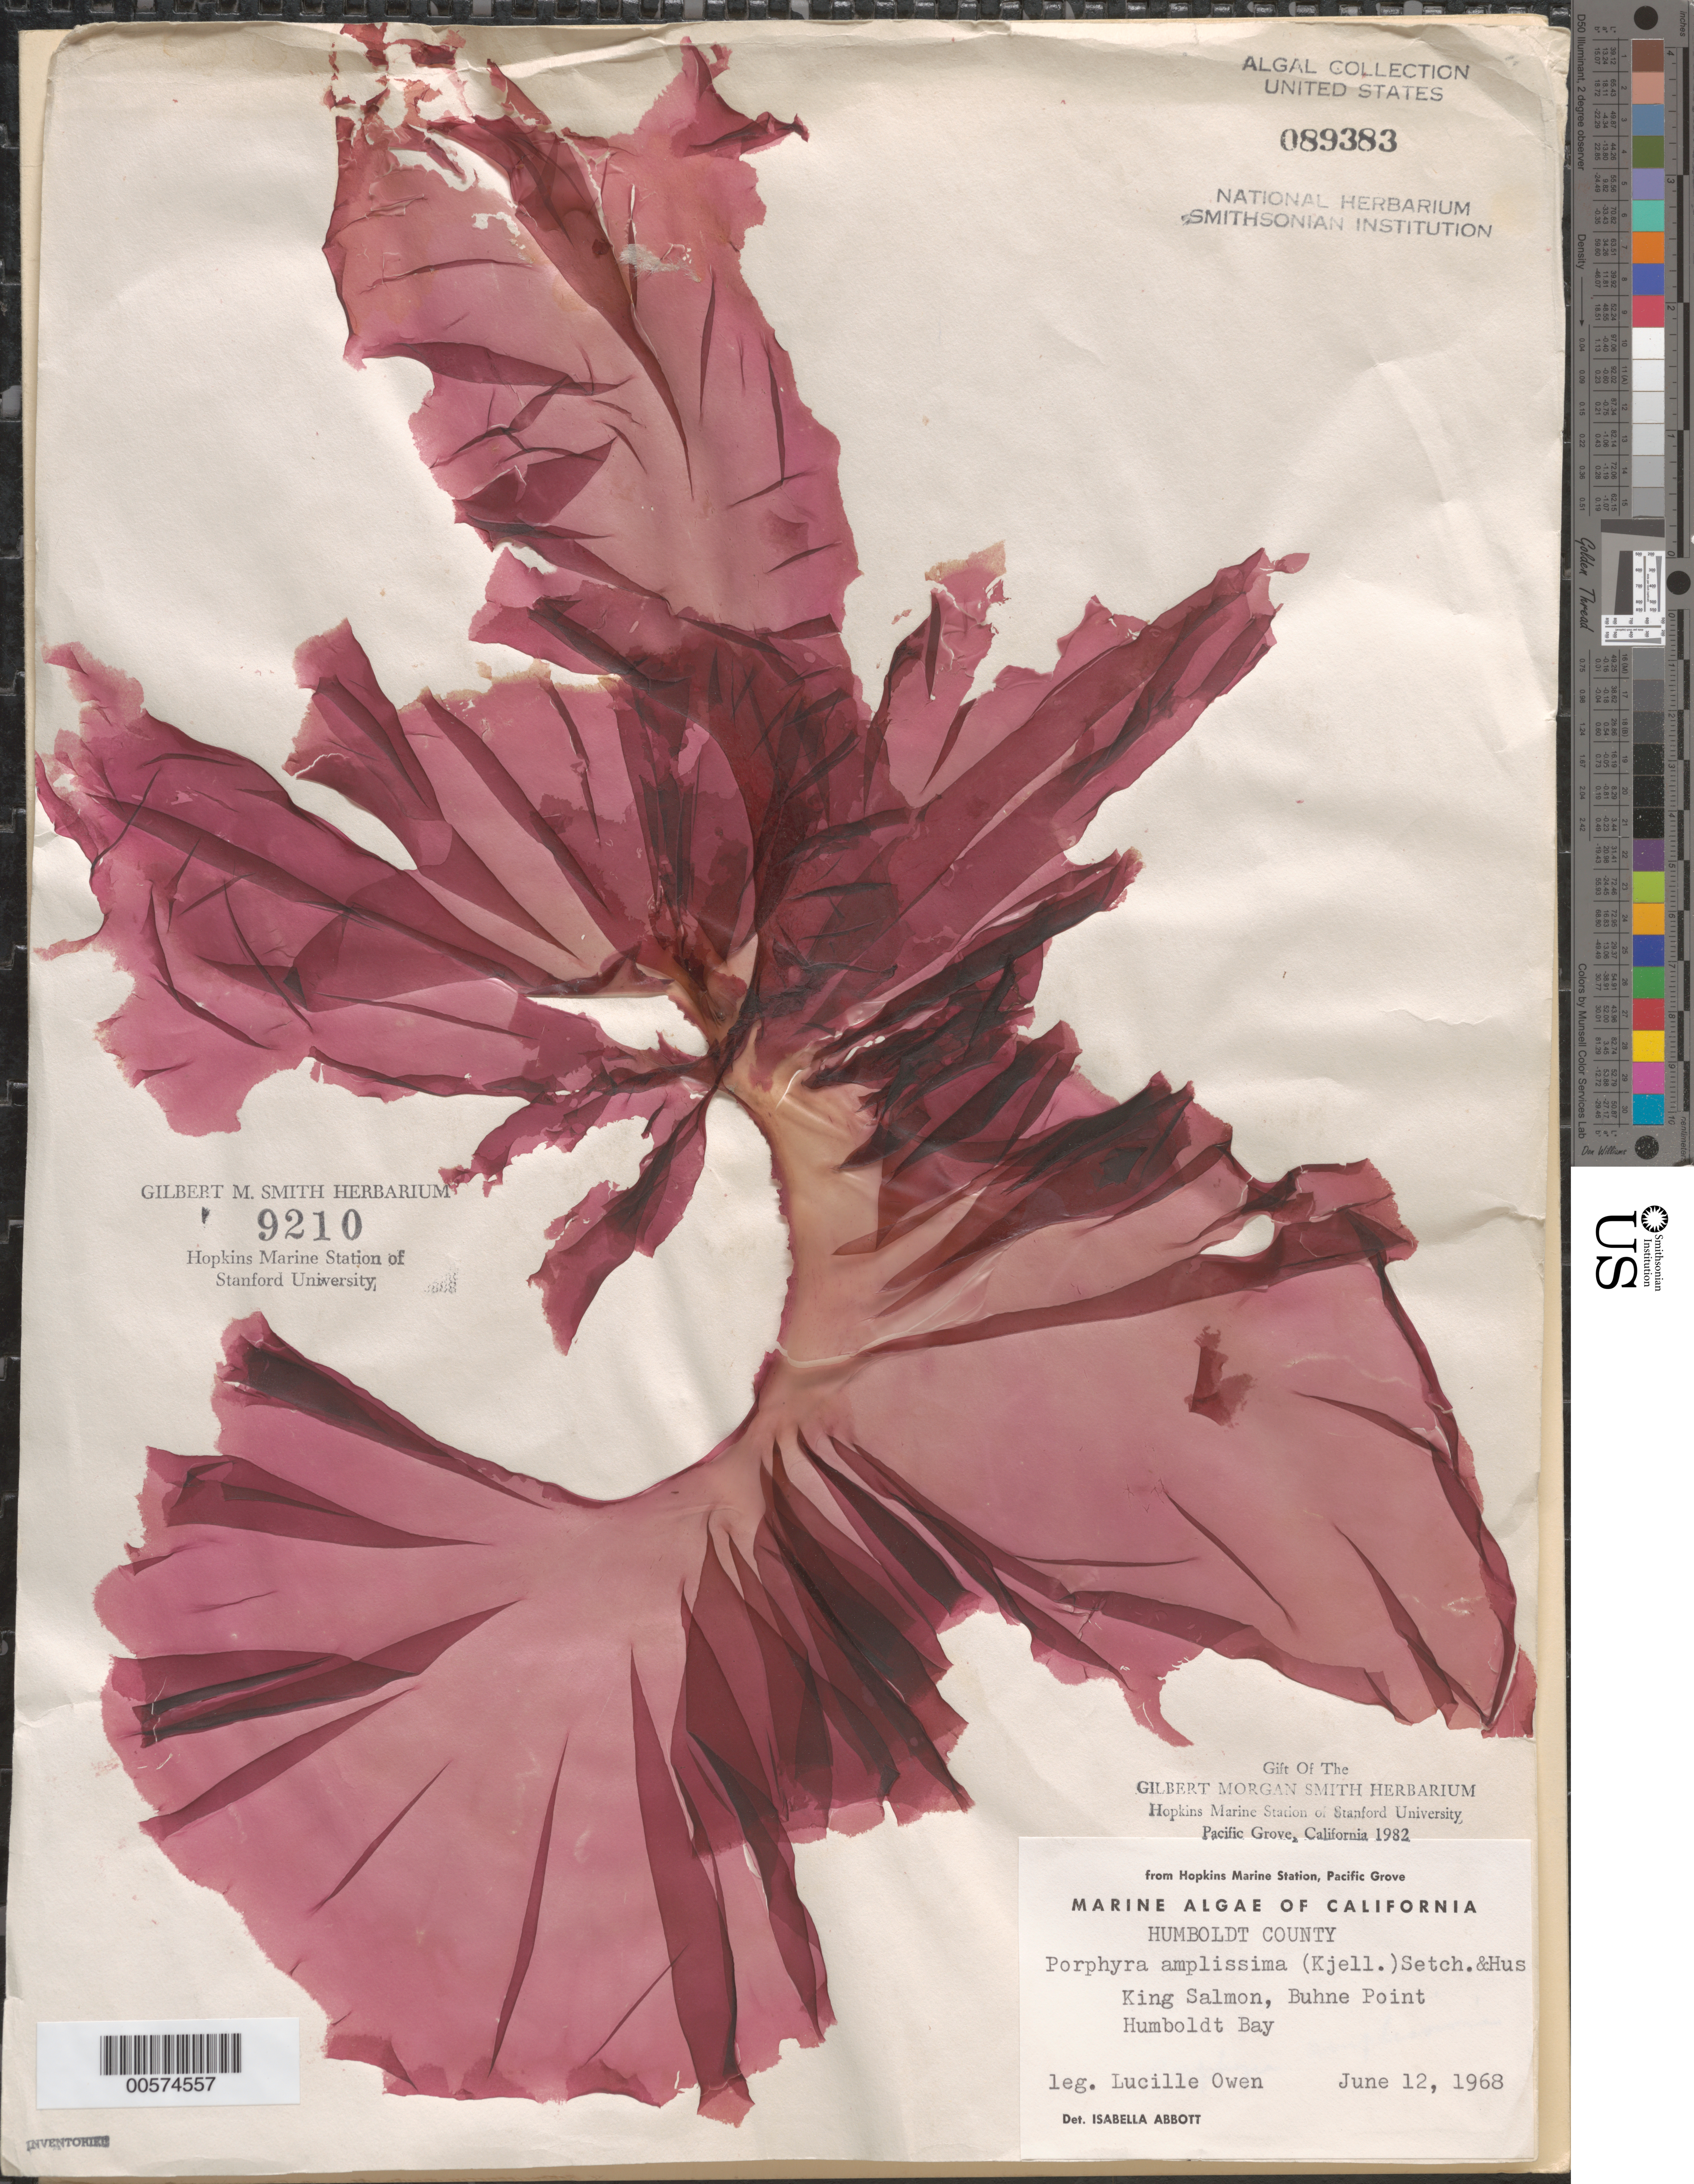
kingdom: Plantae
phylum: Rhodophyta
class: Bangiophyceae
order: Bangiales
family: Bangiaceae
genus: Wildemania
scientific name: Wildemania amplissima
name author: (Kjellm.) Foslie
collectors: L. Owen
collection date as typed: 12 Jun 1968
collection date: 1968-06-12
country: United States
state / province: California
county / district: Humboldt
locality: King Salmon, Buhne Point, Humboldt Bay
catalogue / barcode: US 89383